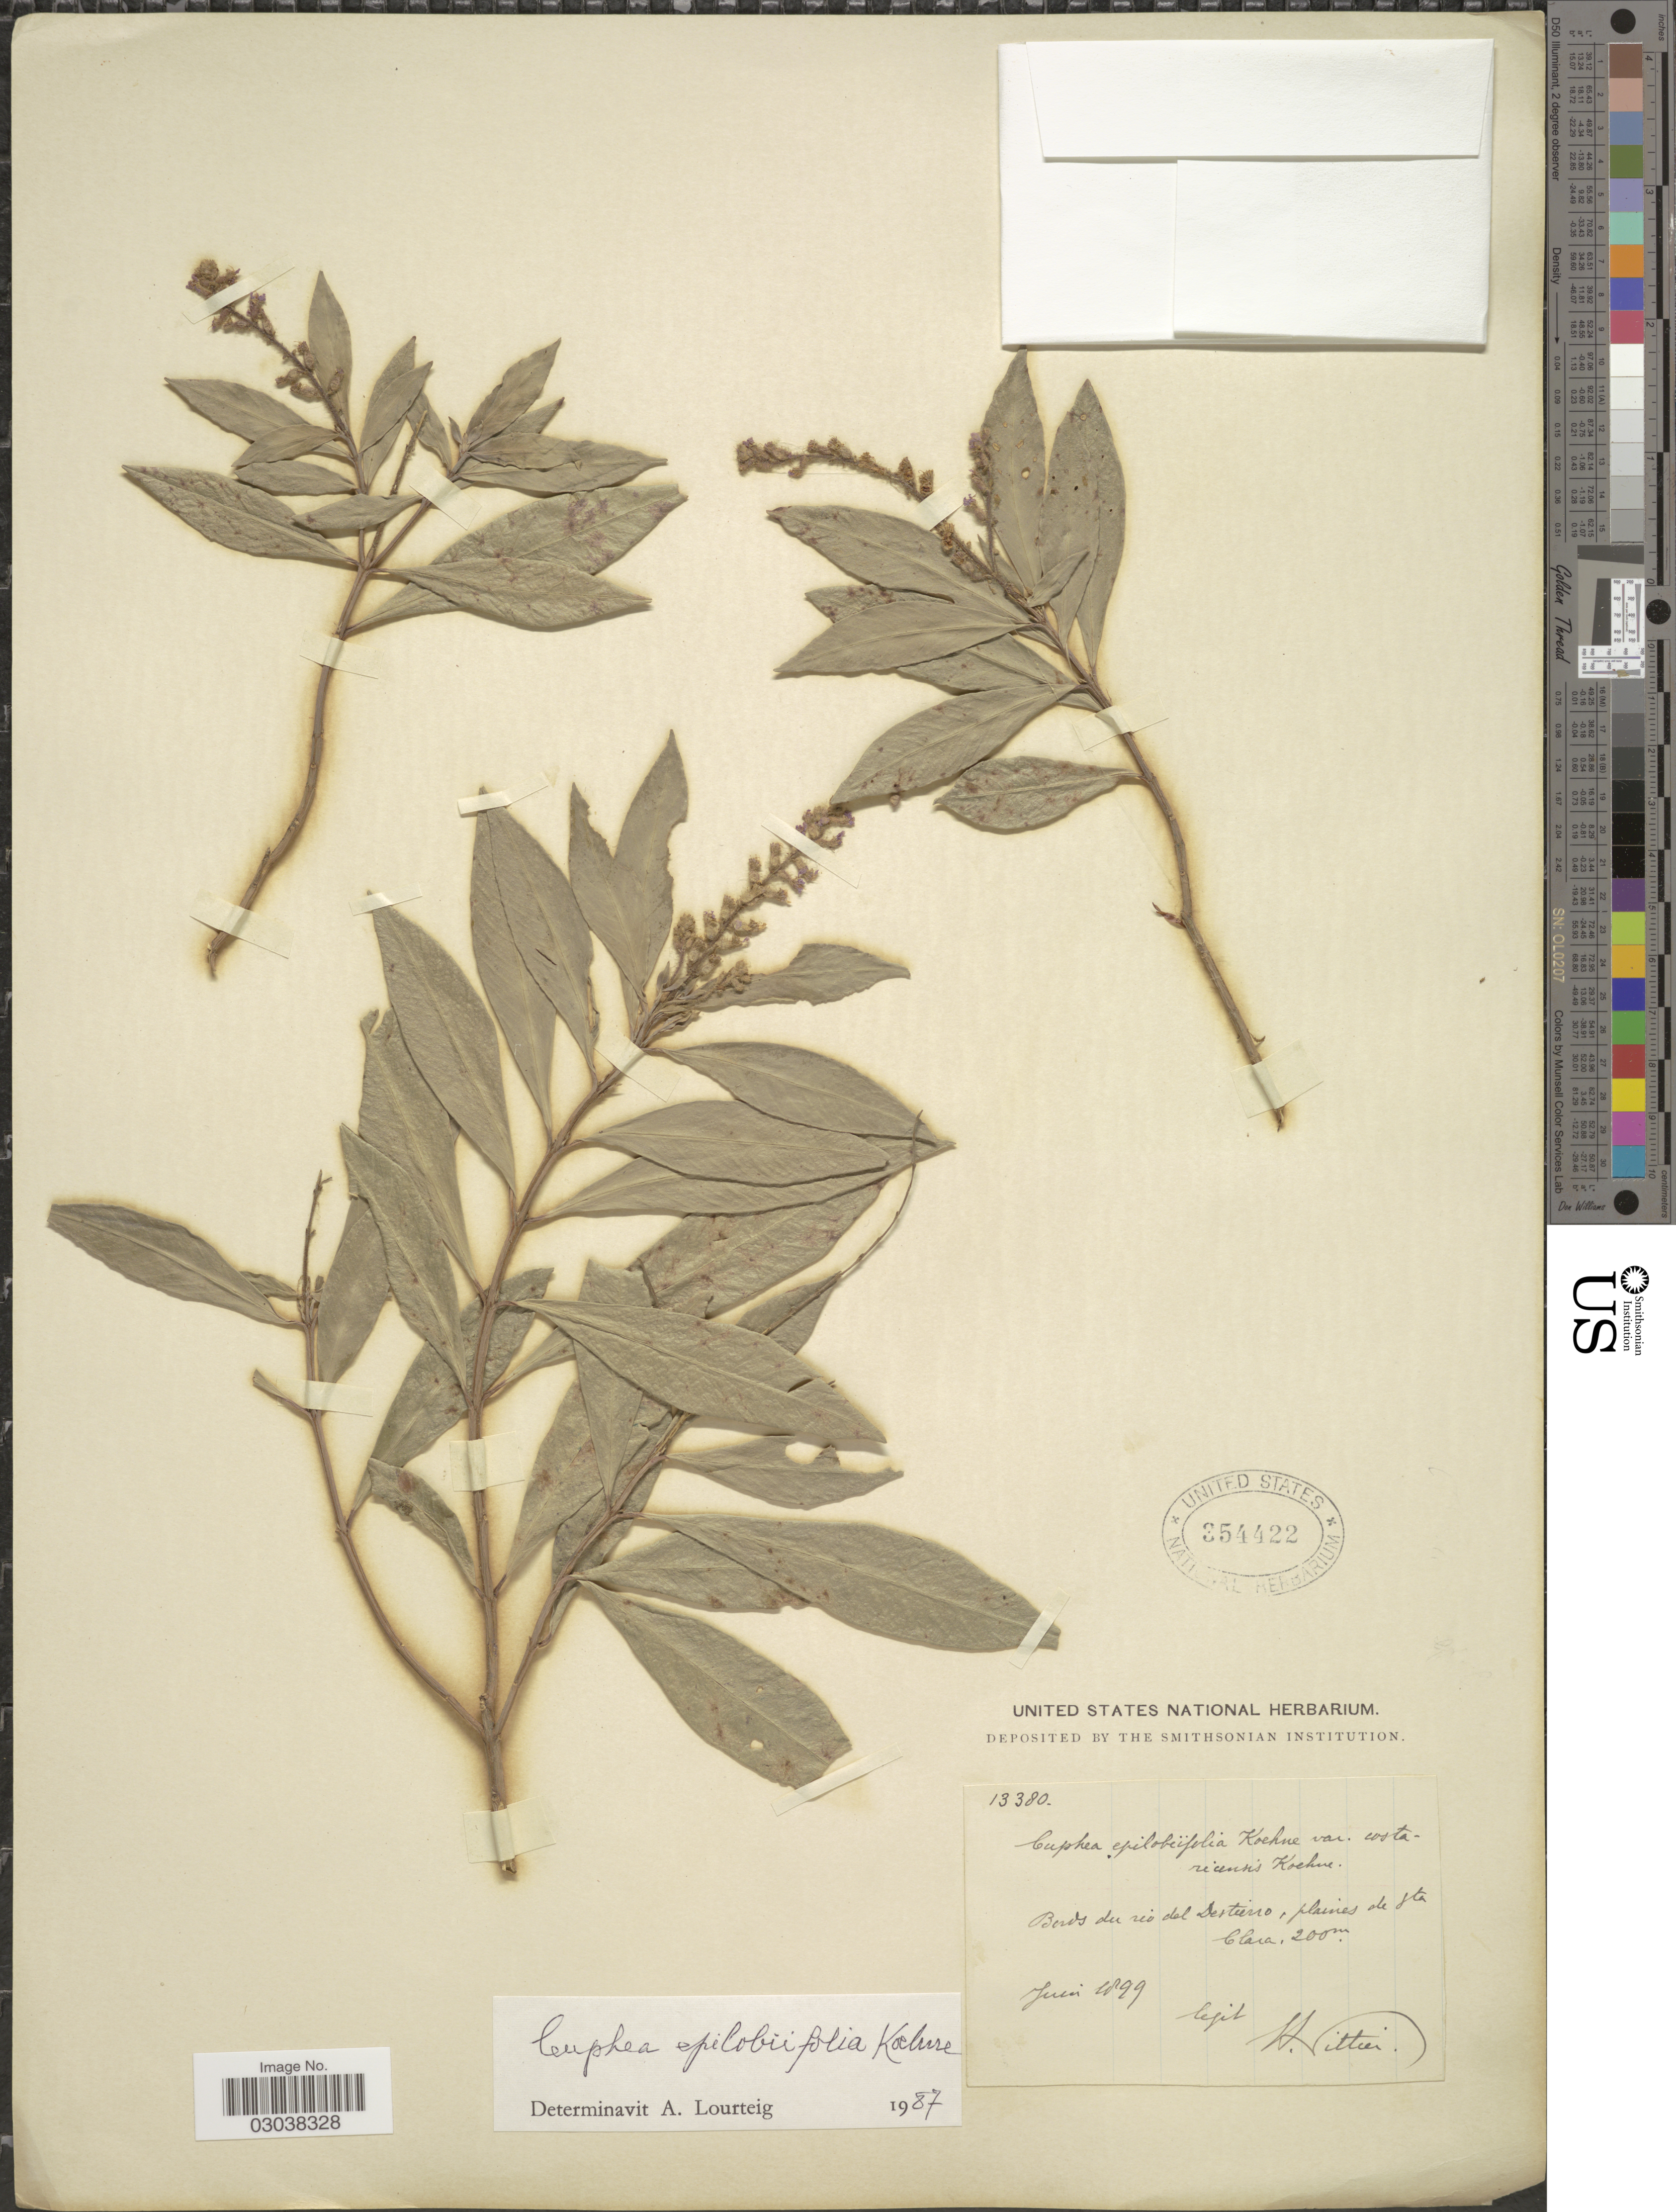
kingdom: Plantae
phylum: Tracheophyta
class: Magnoliopsida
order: Myrtales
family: Lythraceae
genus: Cuphea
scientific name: Cuphea epilobiifolia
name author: Koehne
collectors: H. F. Pittier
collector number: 13380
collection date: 1899-06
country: Costa Rica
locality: Bords du rio del Destierro, plaines de Sta Clara.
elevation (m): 200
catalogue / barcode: US 354422